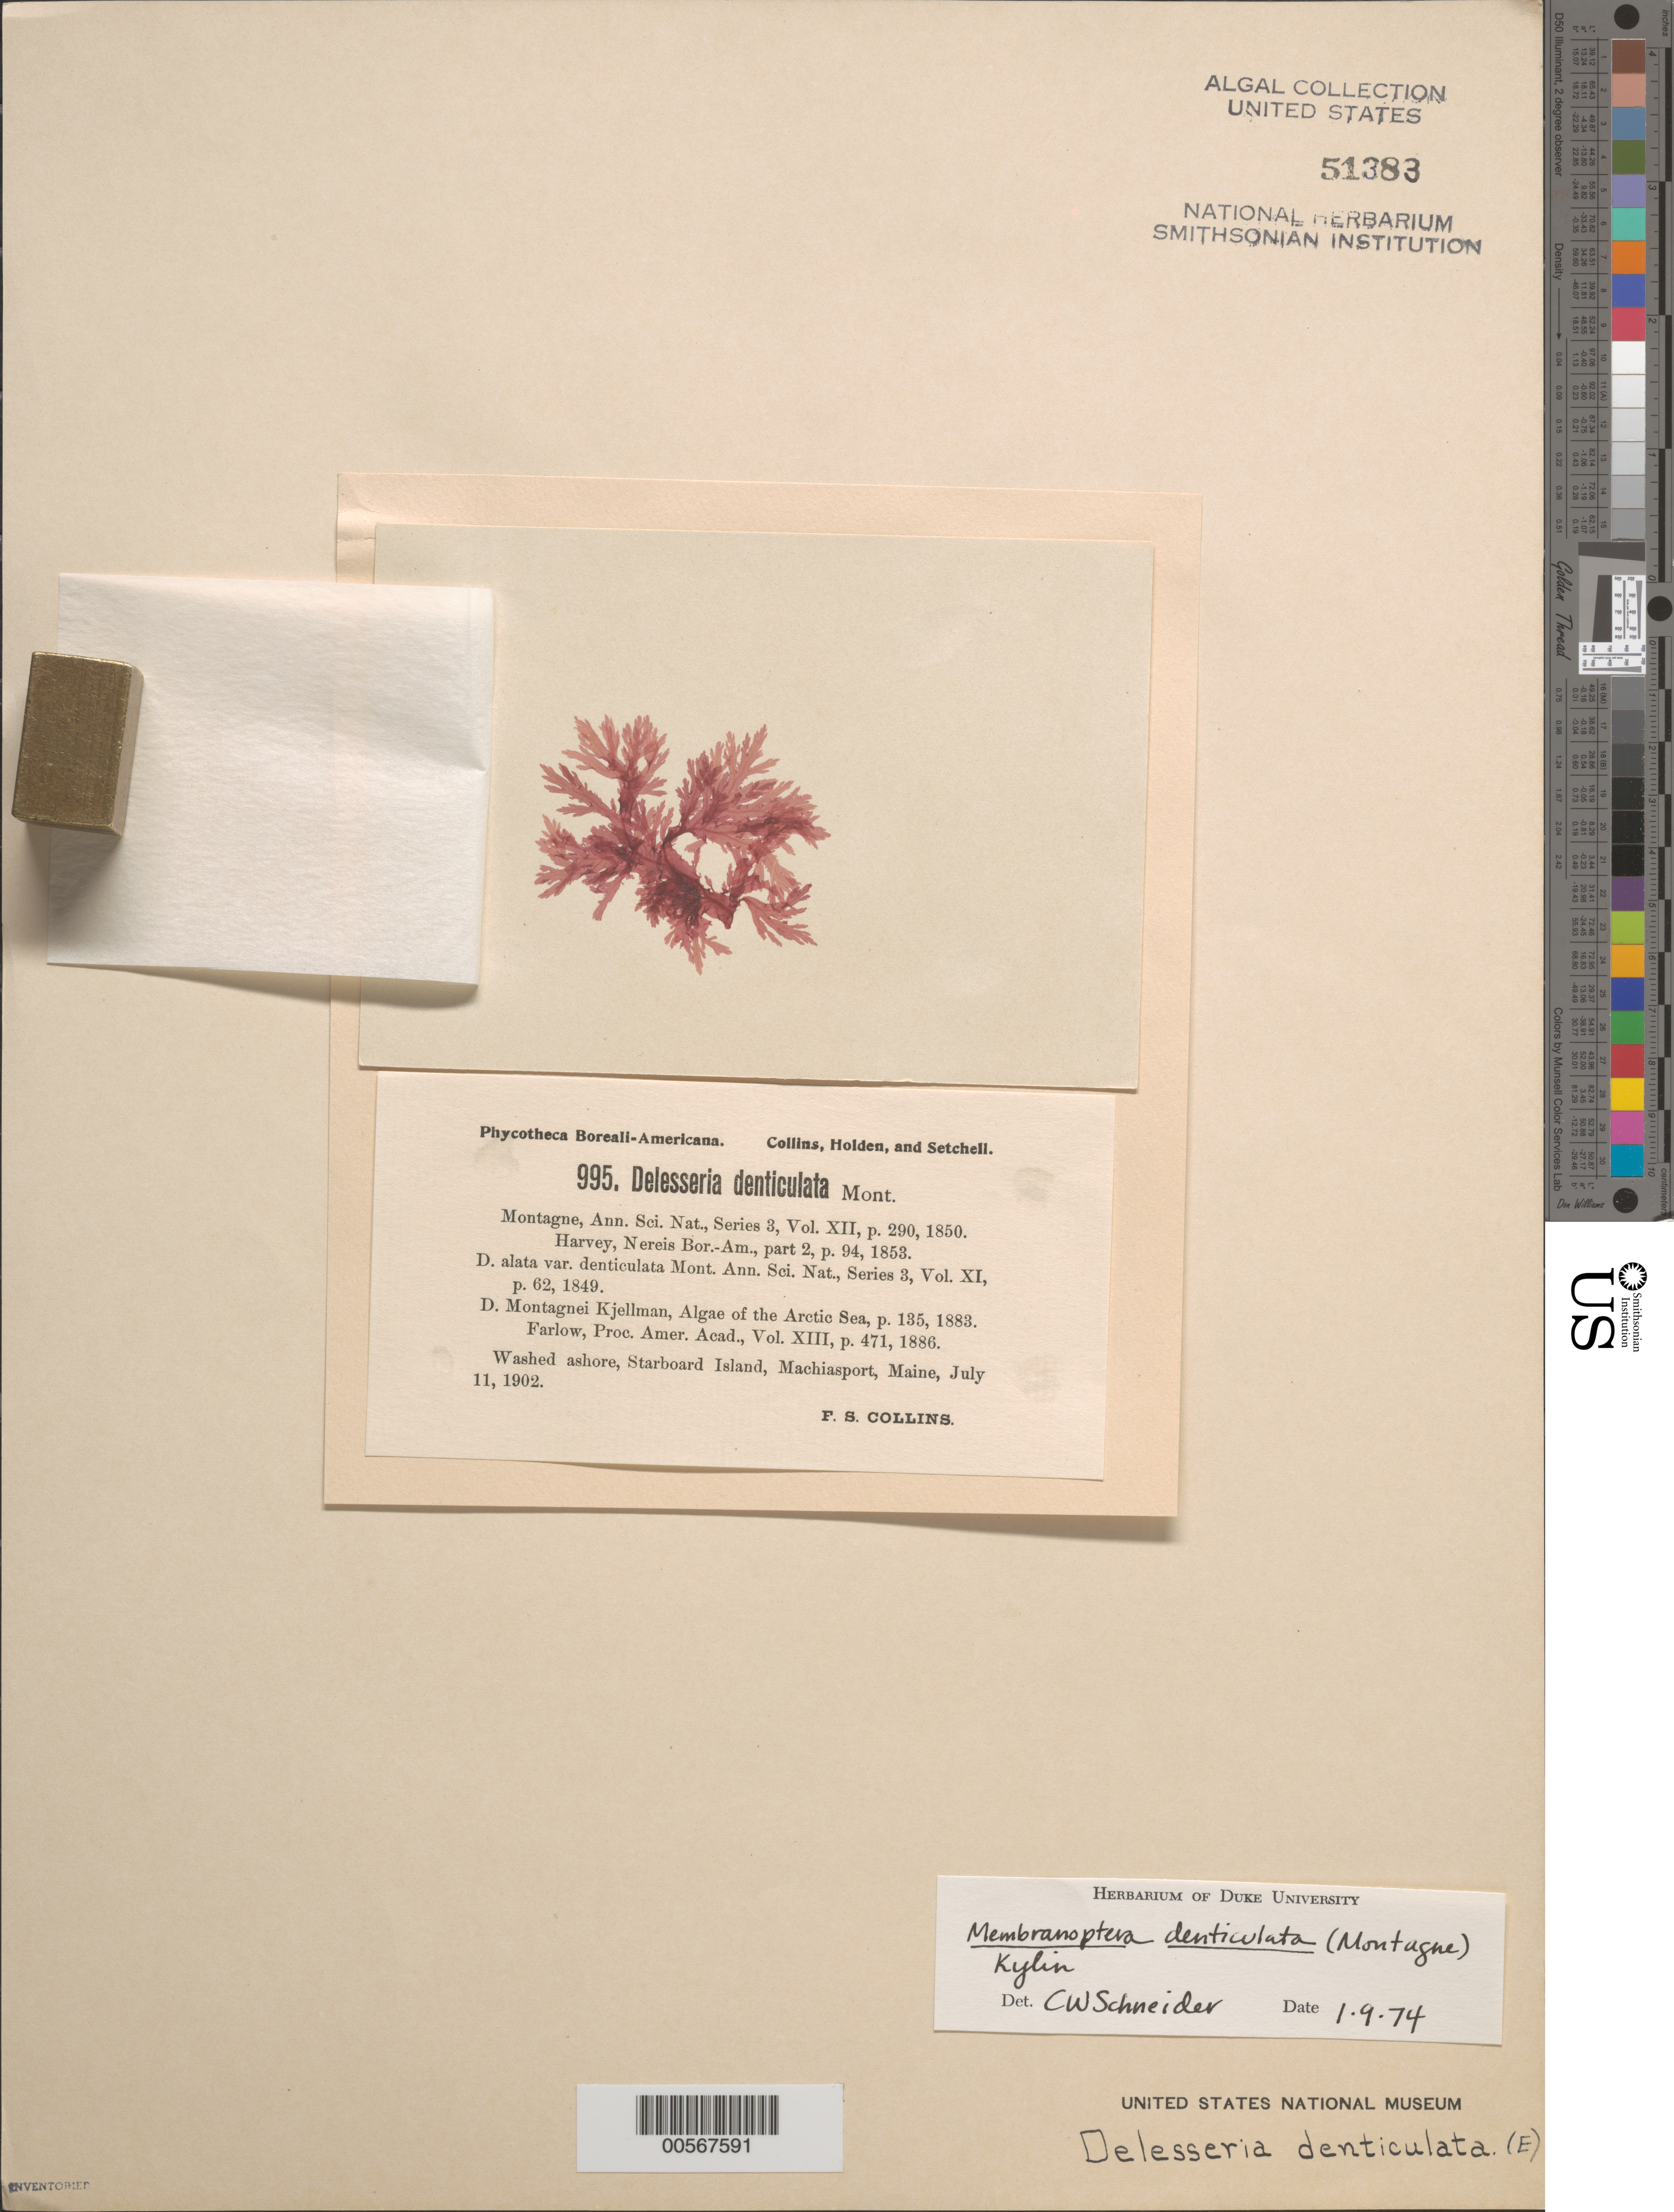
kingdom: Plantae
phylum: Rhodophyta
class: Florideophyceae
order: Ceramiales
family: Delesseriaceae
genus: Membranoptera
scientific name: Membranoptera spinulosa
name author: (Rupr.) Kuntze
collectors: F. Collins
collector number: PB-A 995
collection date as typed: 11 Jul 1902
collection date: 1902-07-11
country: United States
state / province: Maine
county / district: Washington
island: Starboard Island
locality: Machiasport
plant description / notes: Collins, Holden & Setchell, Phycotheca Boreali-Americana, as Delesseria denticulata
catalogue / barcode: US 51383